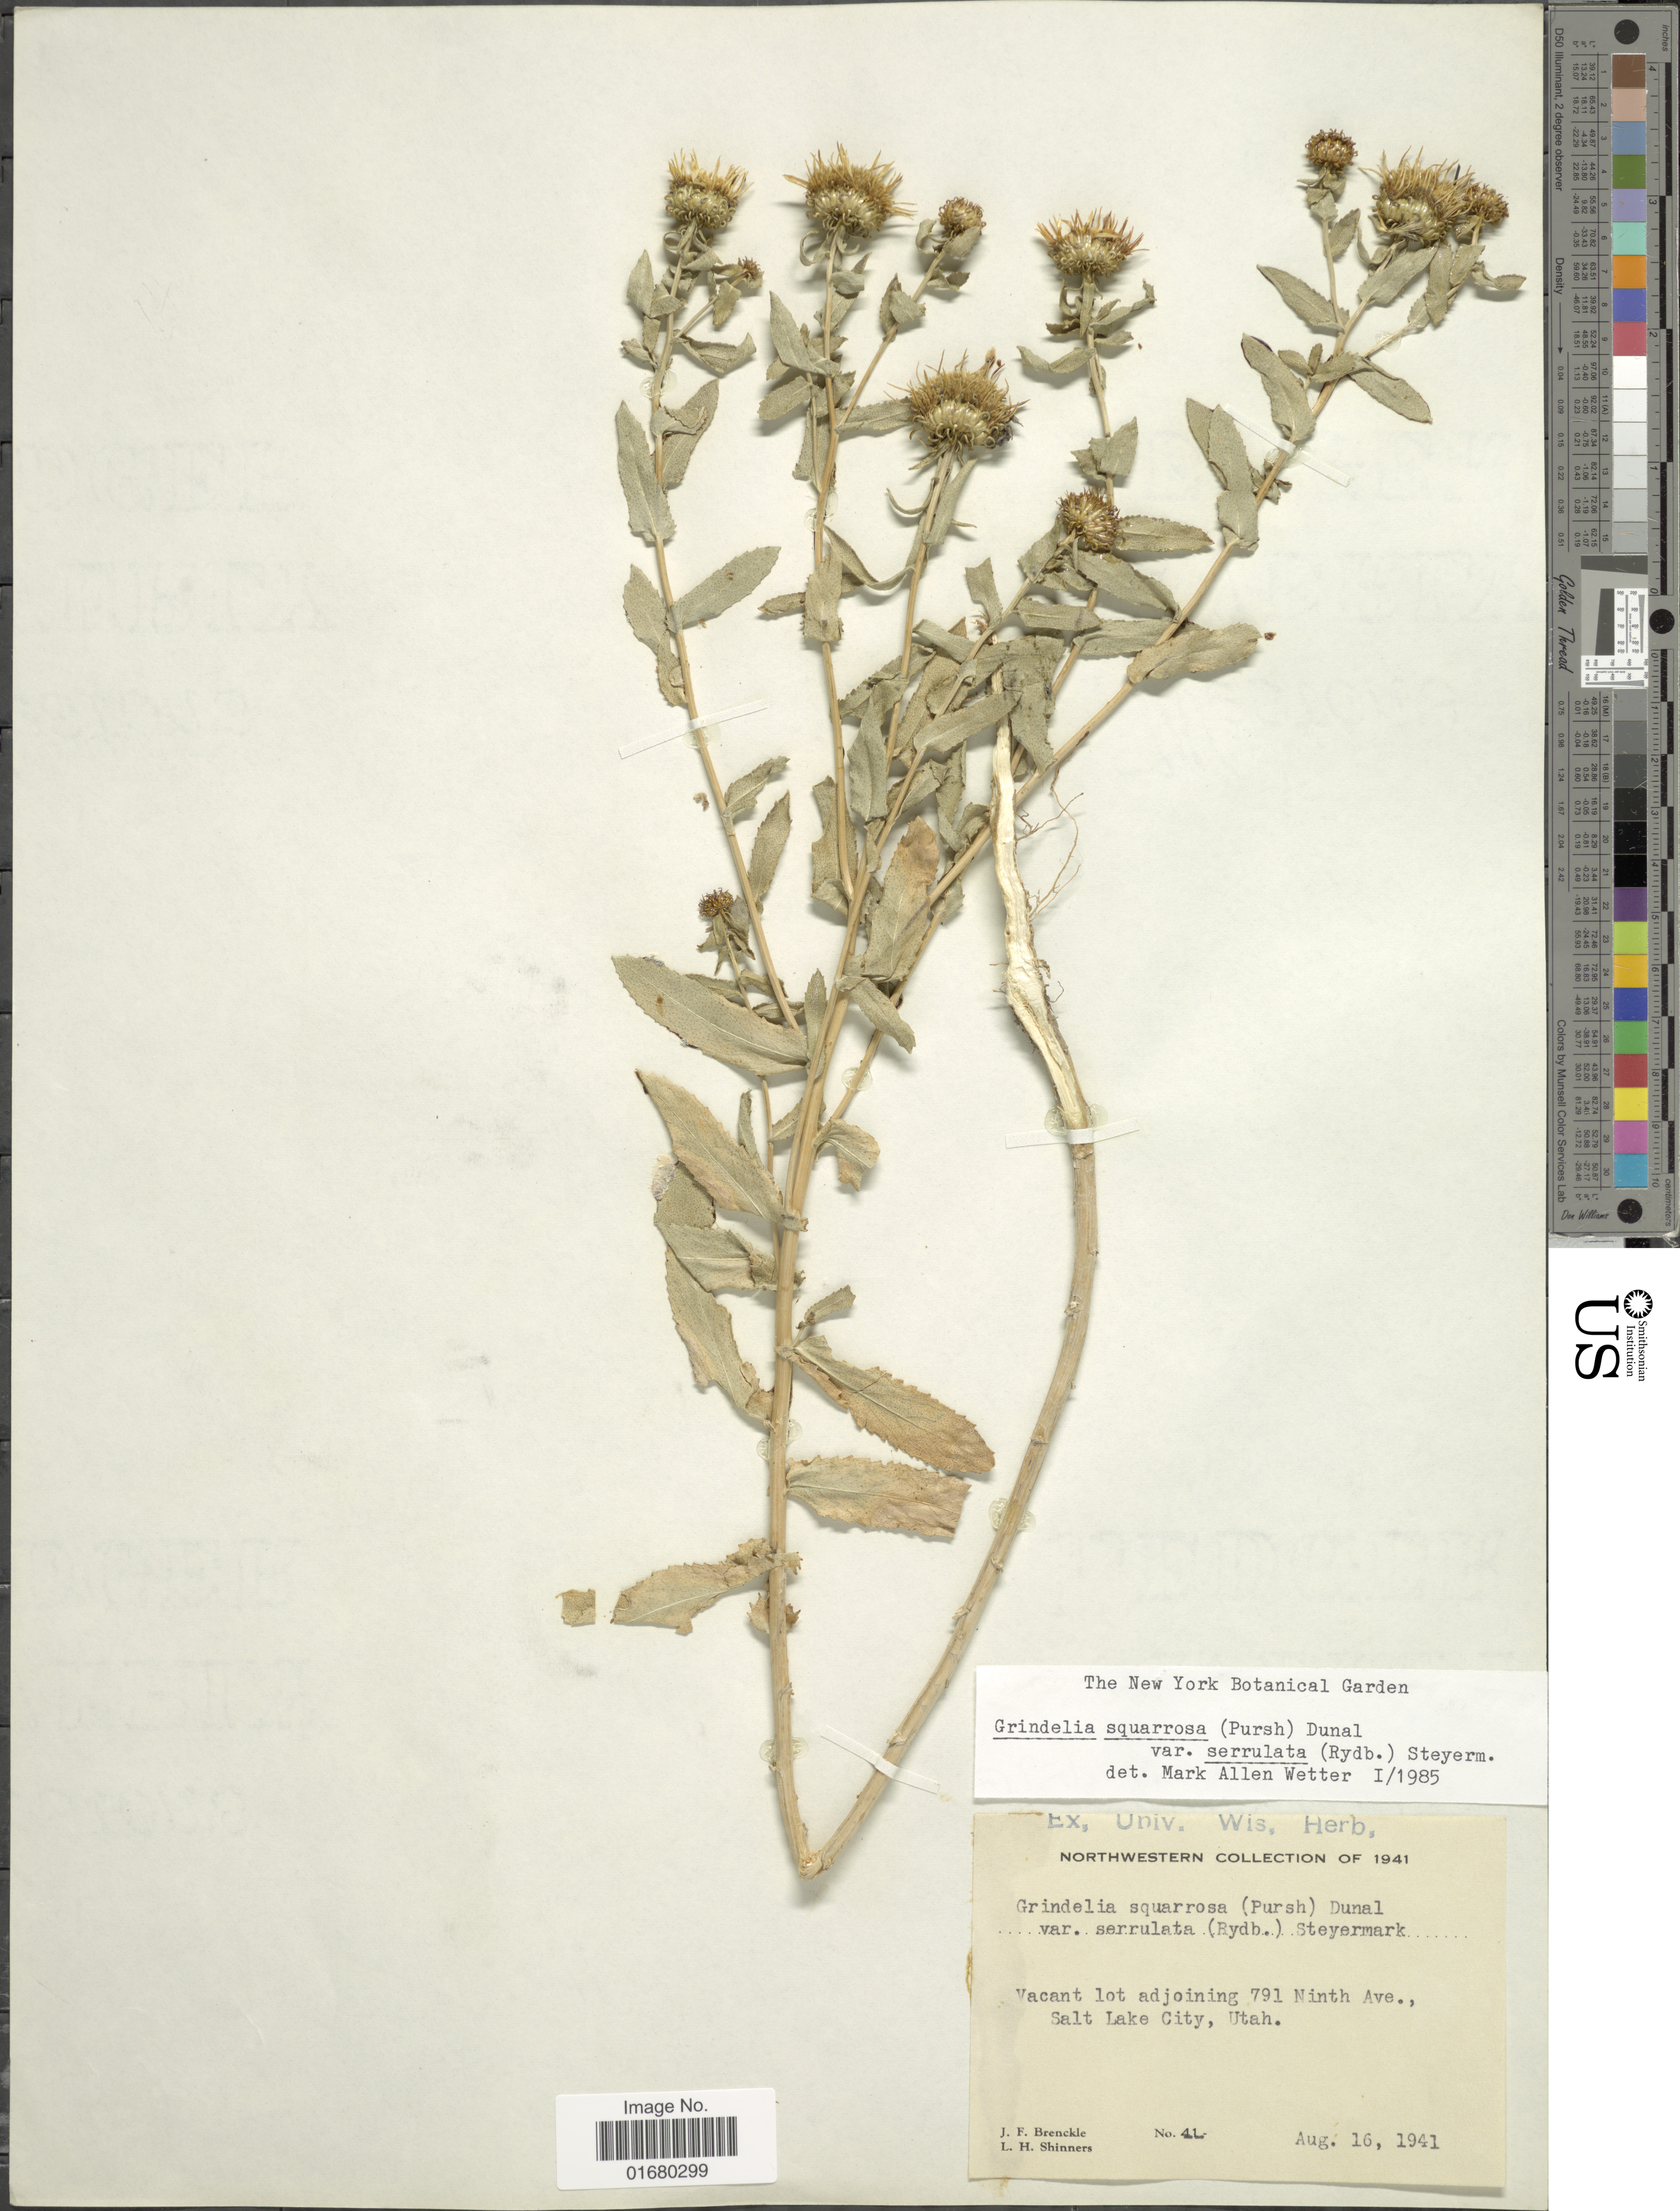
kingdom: Plantae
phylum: Tracheophyta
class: Magnoliopsida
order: Asterales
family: Asteraceae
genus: Grindelia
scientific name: Grindelia squarrosa var. serrulata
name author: (Rydb.) Steyerm.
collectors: J. Brenckle & L. H. Shinners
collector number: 41*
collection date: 1941-08-16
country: United States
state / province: Utah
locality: Northwestern, Vacant lot adjoining 791 Ninth Ave., Salt Lake City